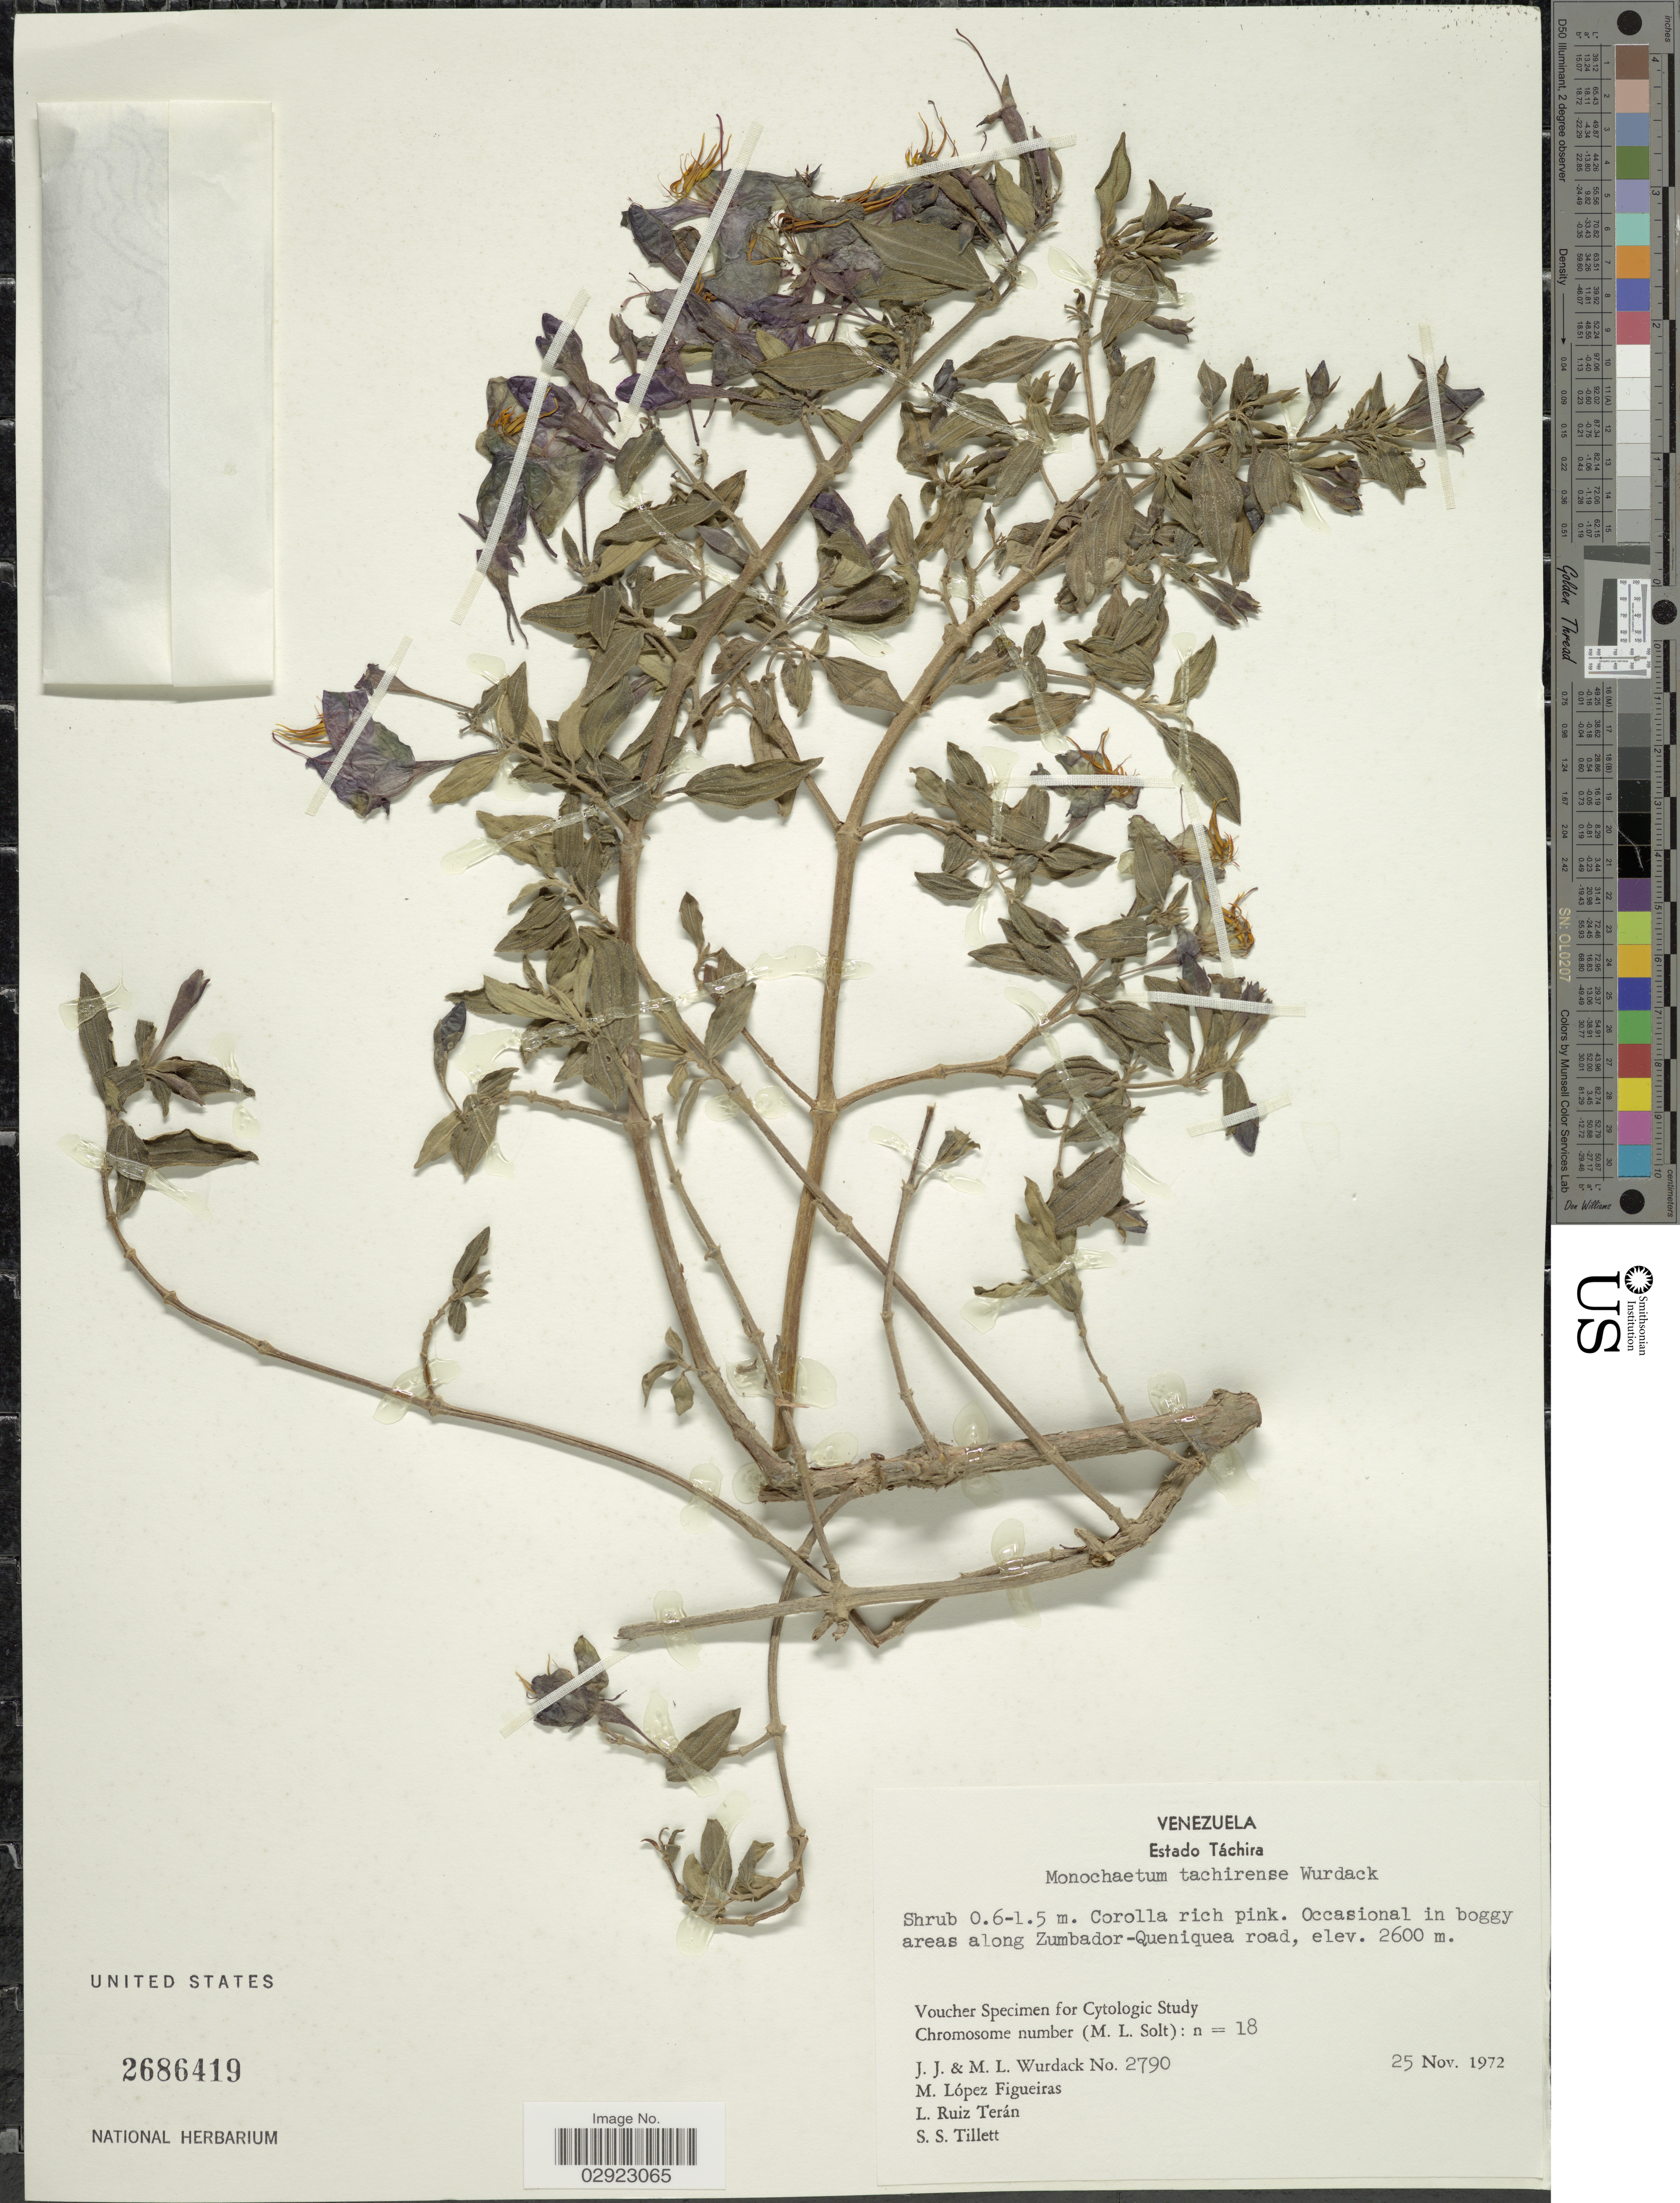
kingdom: Plantae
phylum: Tracheophyta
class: Magnoliopsida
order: Myrtales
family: Melastomataceae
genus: Monochaetum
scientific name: Monochaetum bonplandii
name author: (Kunth) Naudin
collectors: J. J. Wurdack, M. L. Wurdack, M. López Figueiras & L. E. Ruíz-Terán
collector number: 2790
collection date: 1972-11-25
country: Venezuela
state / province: Tachira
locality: Estado Táchira. Occasional in boggy areas along Zumbador-Queniquea road.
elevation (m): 2600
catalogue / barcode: US 2686419